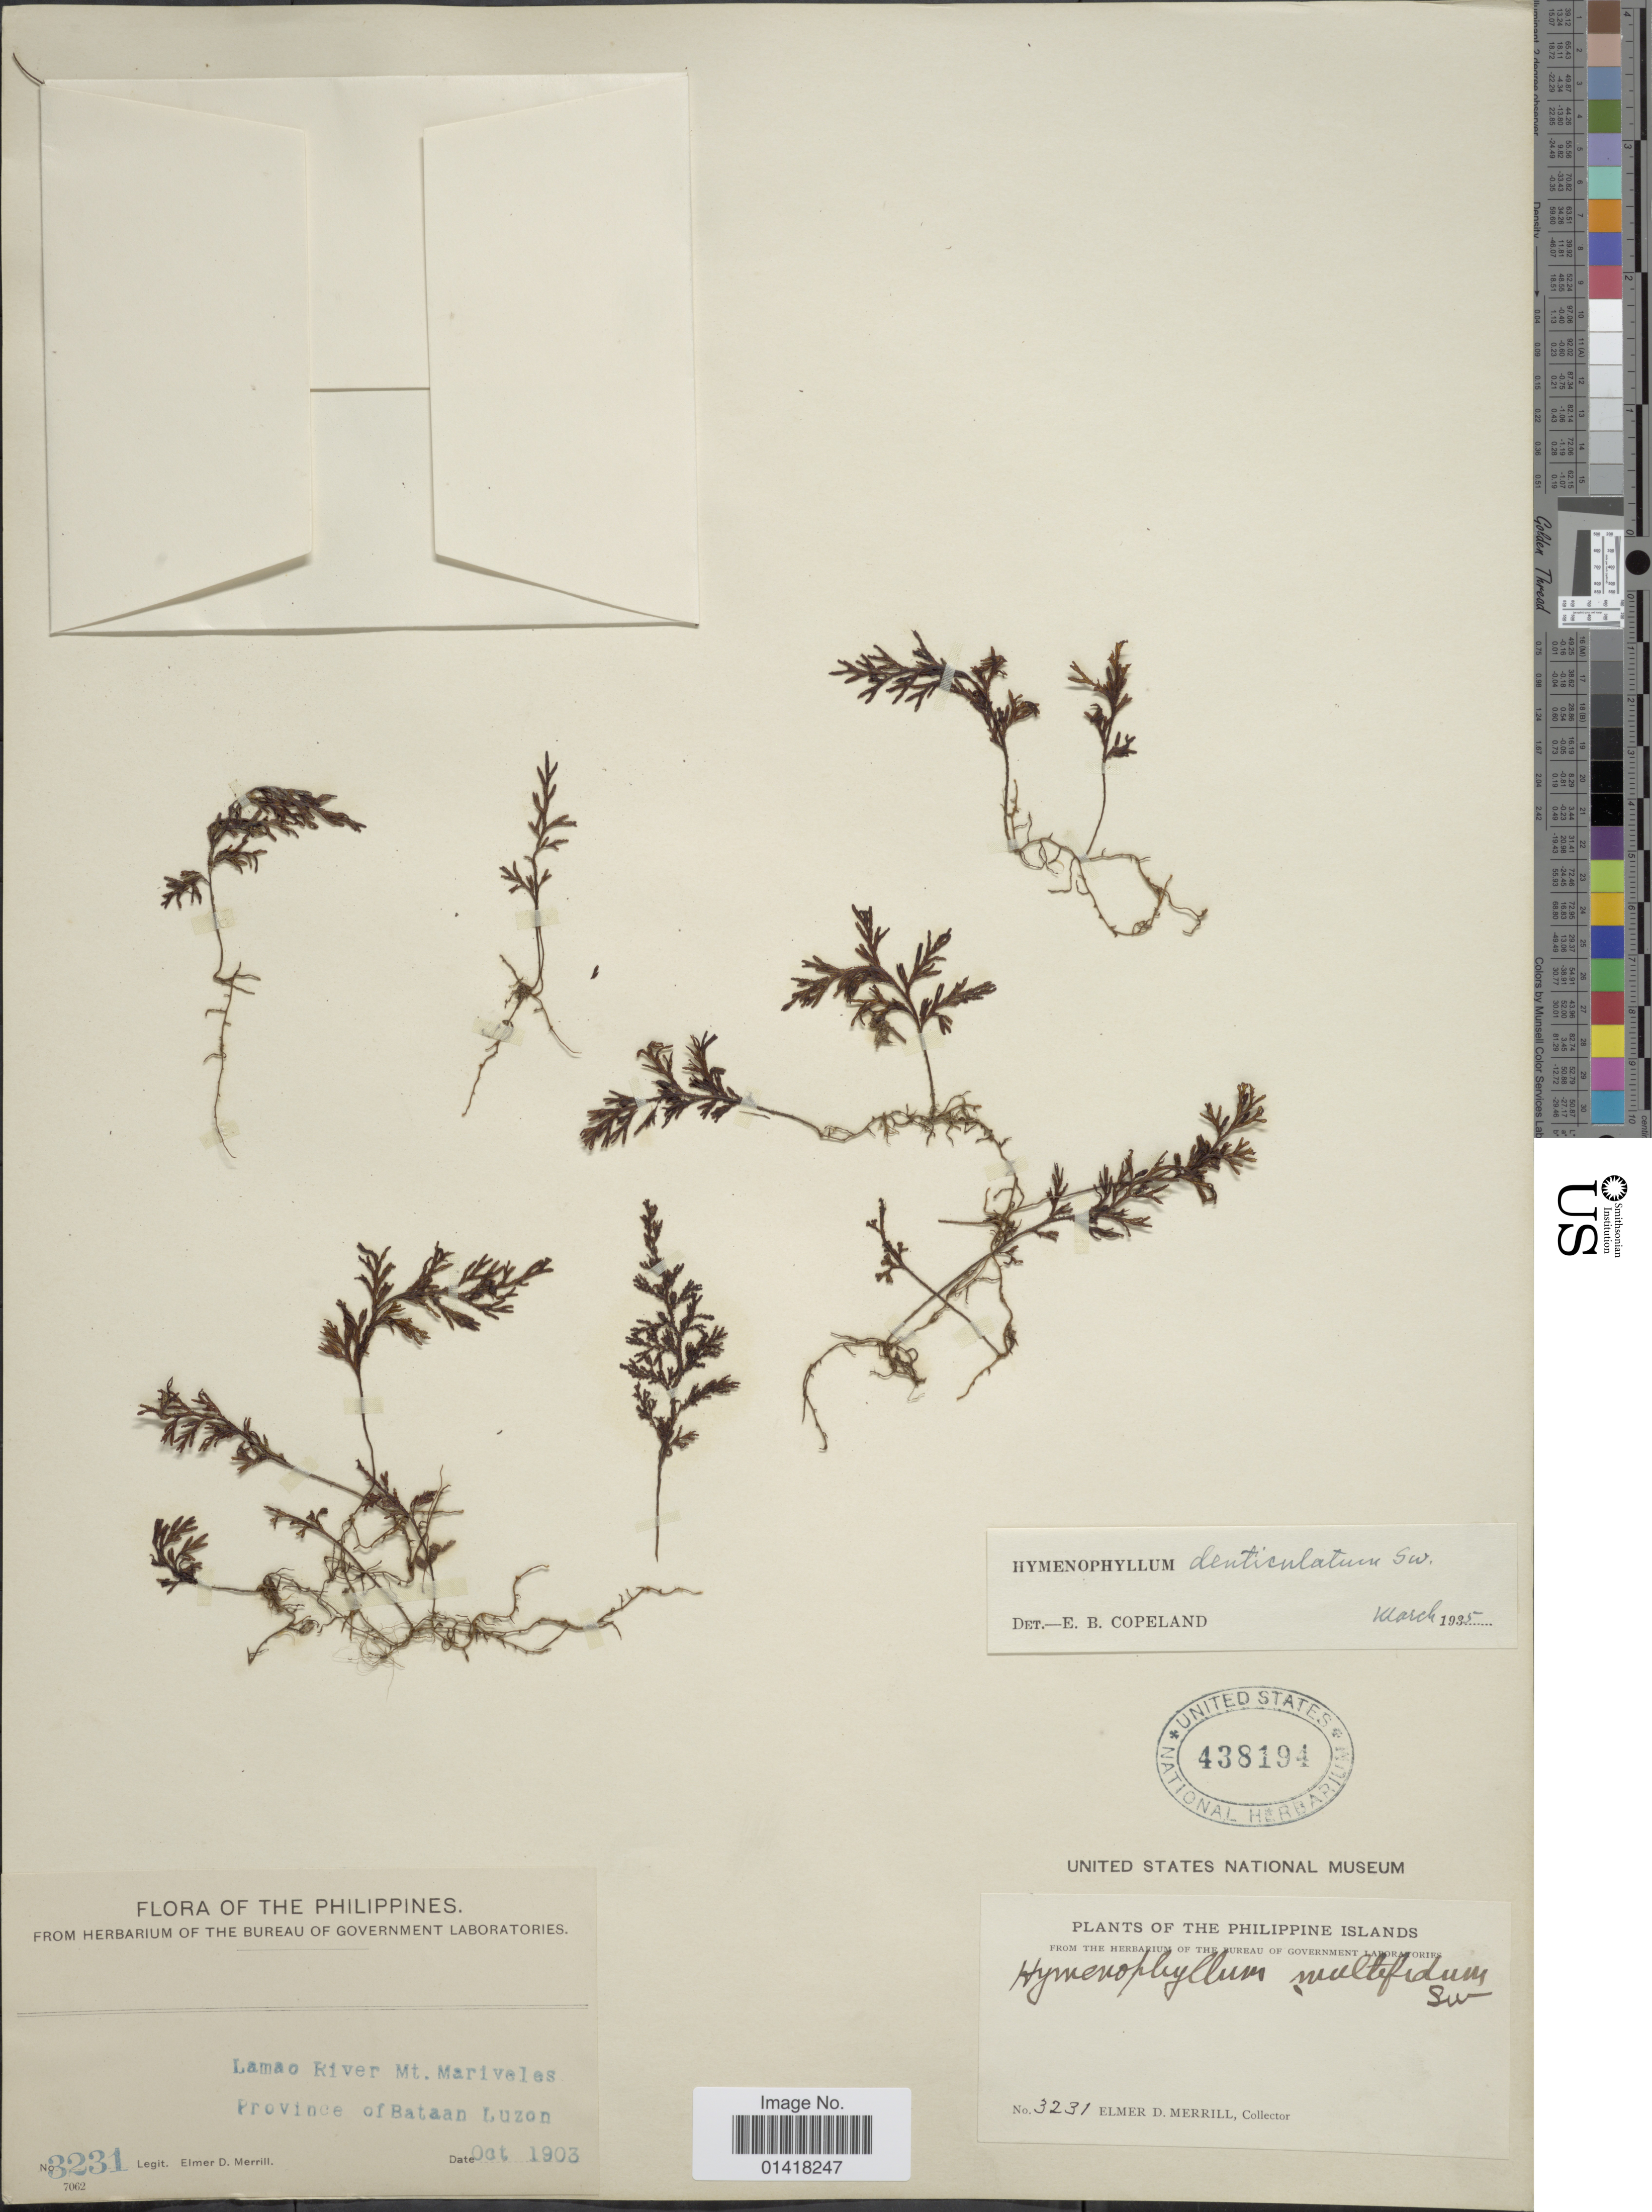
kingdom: Plantae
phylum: Tracheophyta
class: Polypodiopsida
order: Hymenophyllales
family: Hymenophyllaceae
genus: Hymenophyllum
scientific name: Hymenophyllum denticulatum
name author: Sw.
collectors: E. D. Merrill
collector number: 3231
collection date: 1903-08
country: Philippines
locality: The Philippines. Lamao River Mt. Marivales. Province of Bataan Luzon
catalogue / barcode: US 438194